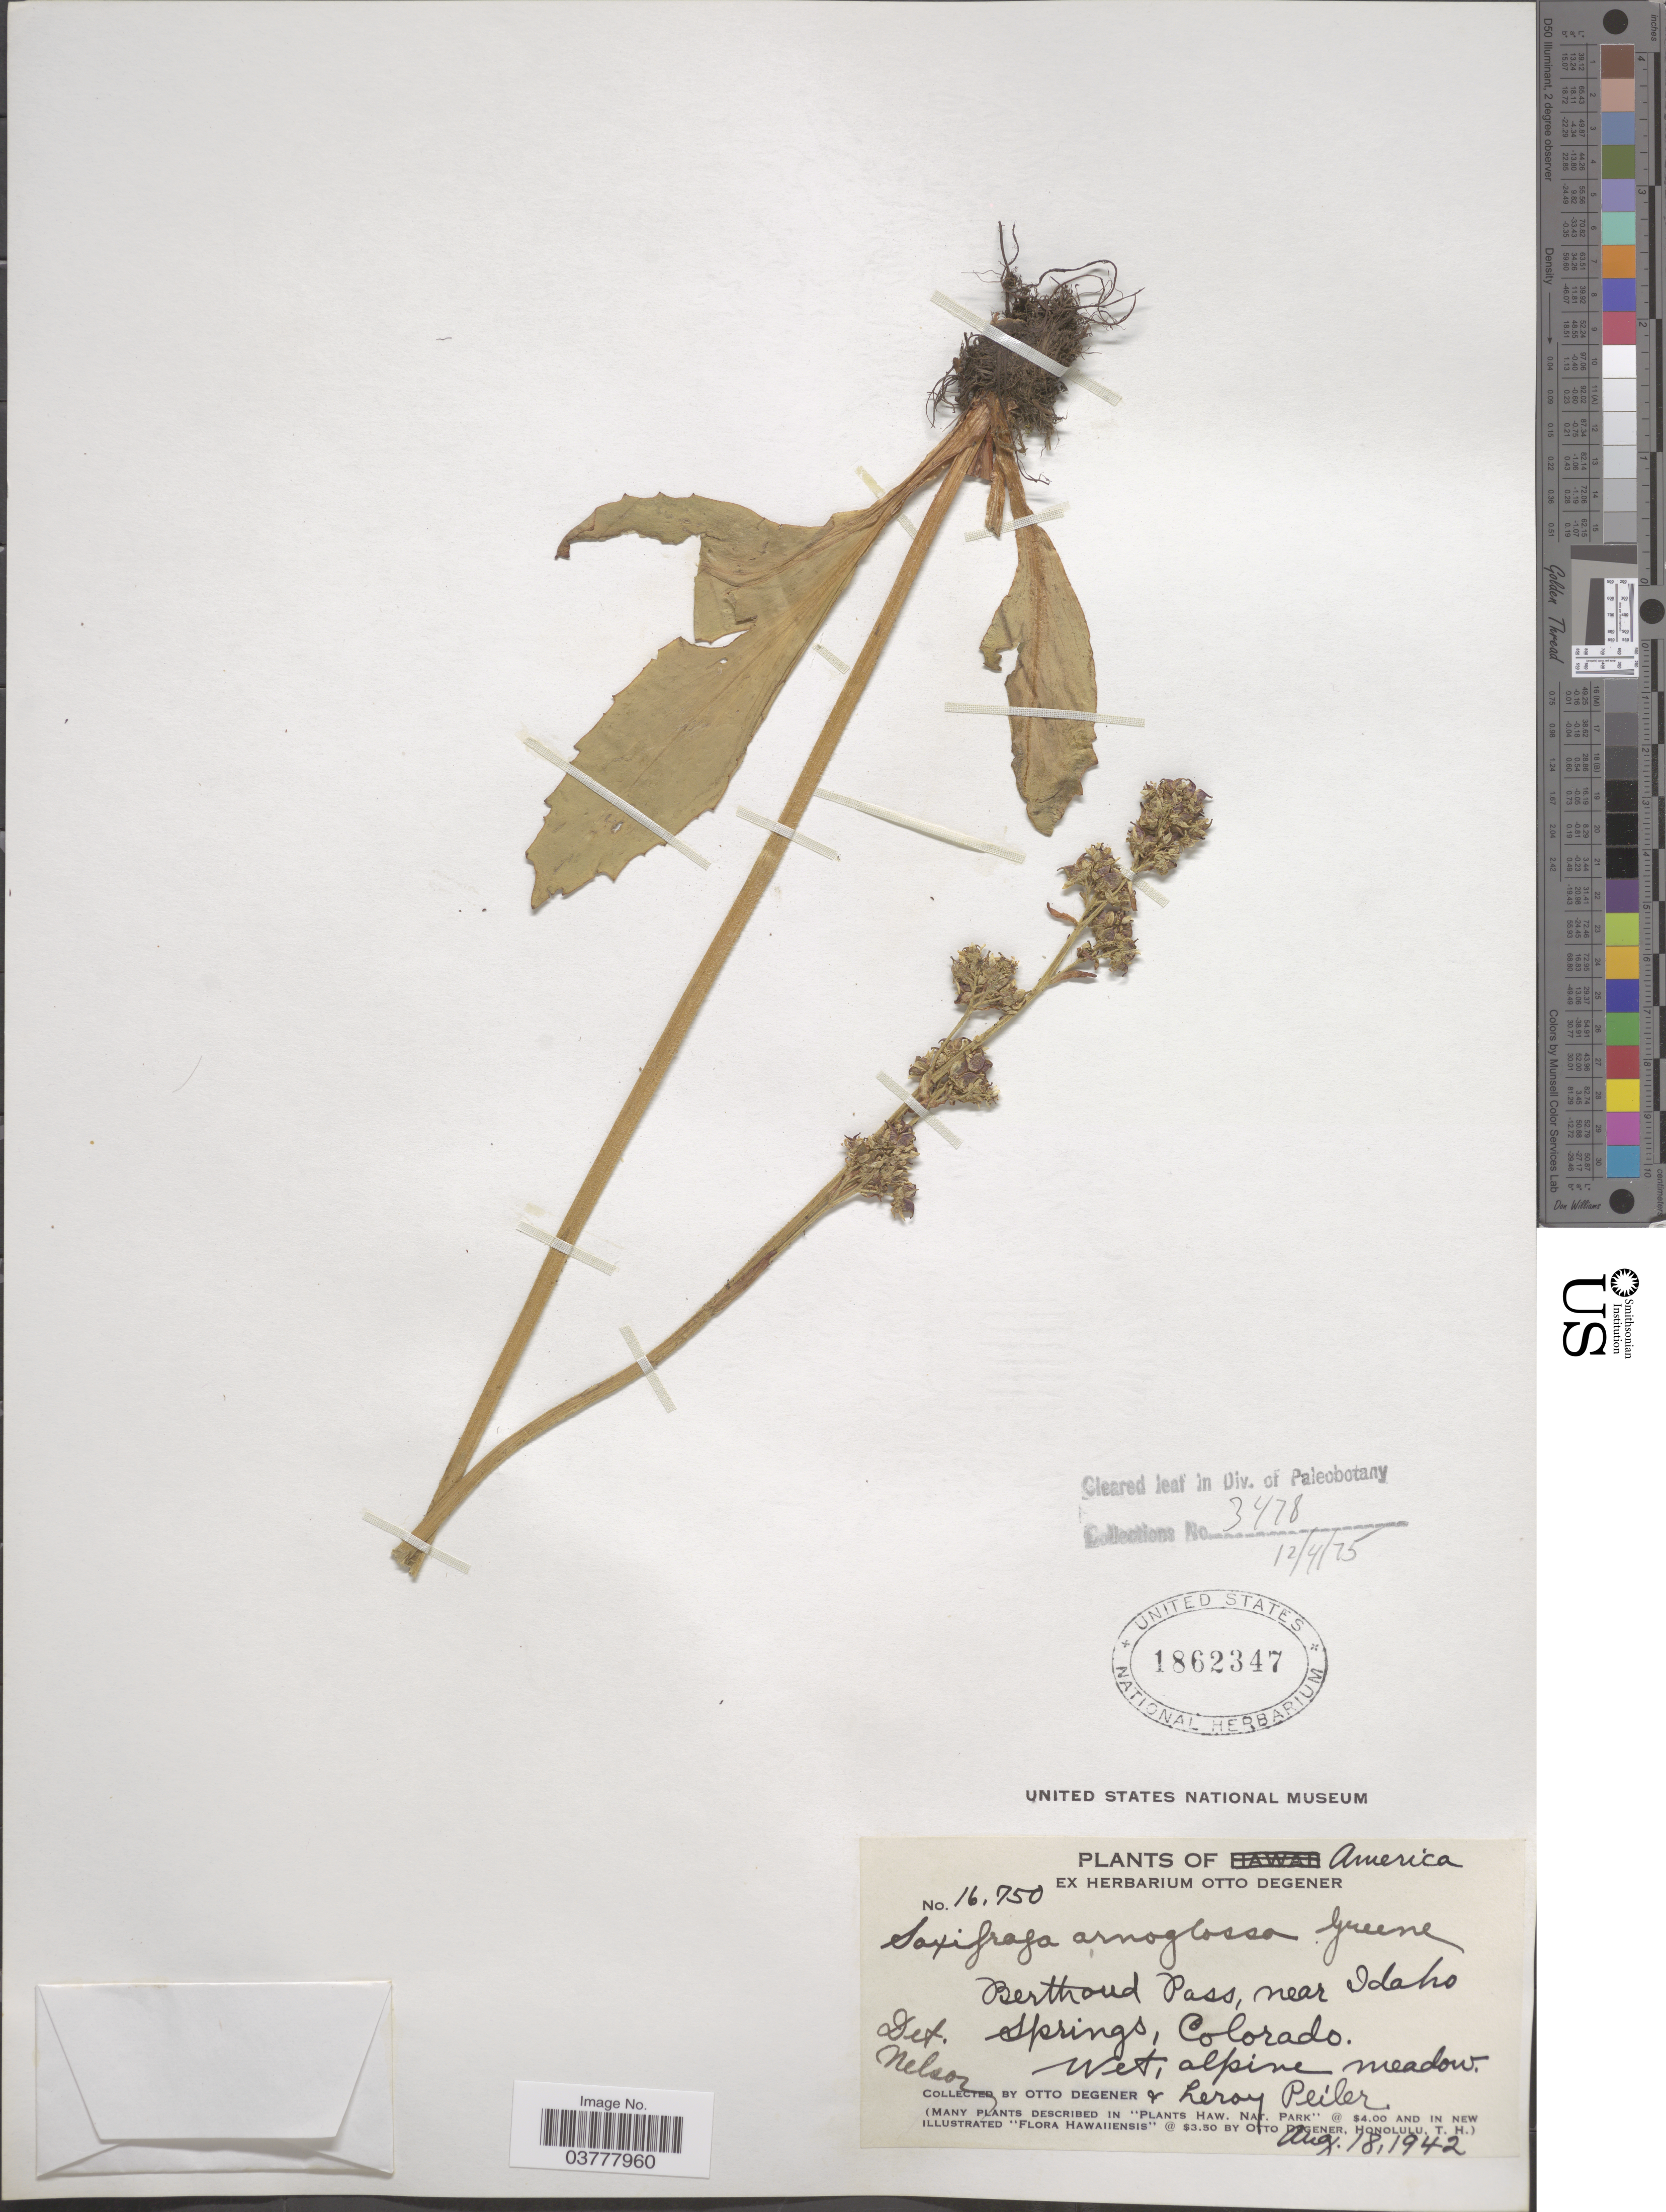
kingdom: Plantae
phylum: Tracheophyta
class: Magnoliopsida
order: Saxifragales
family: Saxifragaceae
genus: Micranthes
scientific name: Micranthes oregana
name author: (Howell) Small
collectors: O. Degener & L. Peiler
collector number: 16750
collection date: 1942-08-18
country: United States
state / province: Colorado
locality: America. Berthoud Pass, near Idaho Springs.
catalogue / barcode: US 1862347